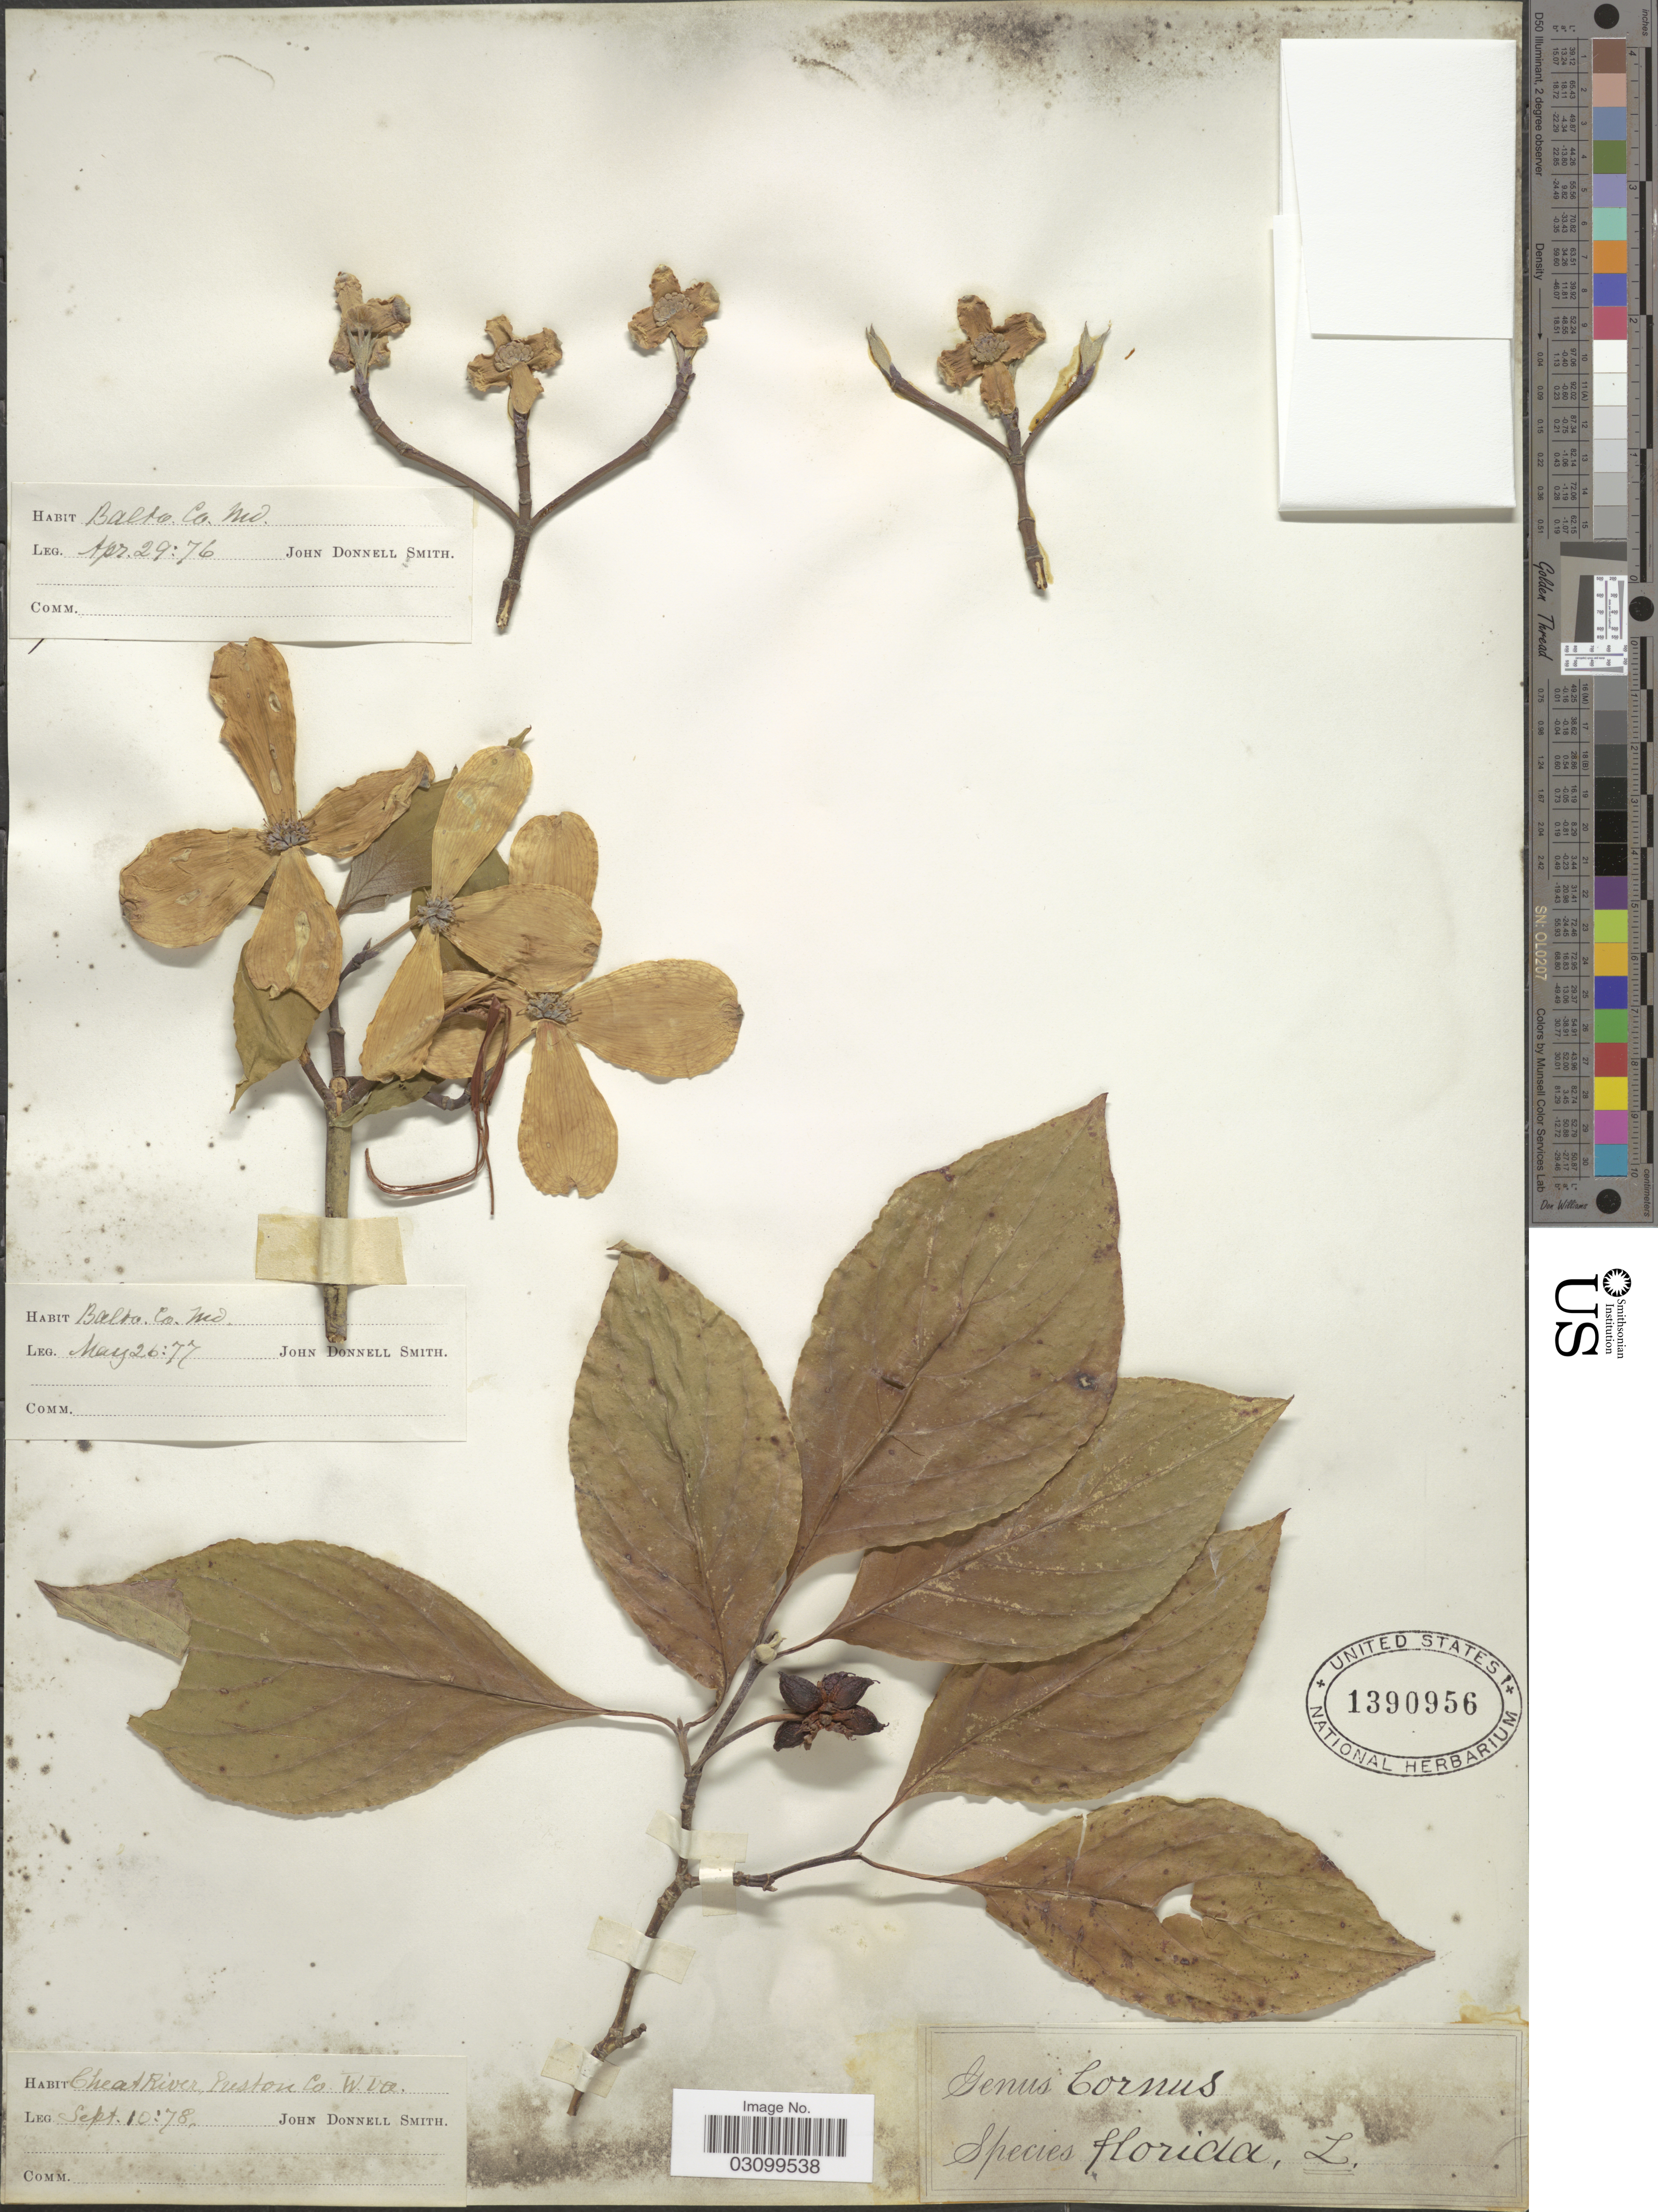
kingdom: Plantae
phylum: Tracheophyta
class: Magnoliopsida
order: Cornales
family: Cornaceae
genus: Cornus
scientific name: Cornus florida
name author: L.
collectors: J. Donnell Smith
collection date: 1877-05-26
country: United States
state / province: Maryland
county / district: Baltimore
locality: Balti. Co.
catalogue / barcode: US 1390956-2